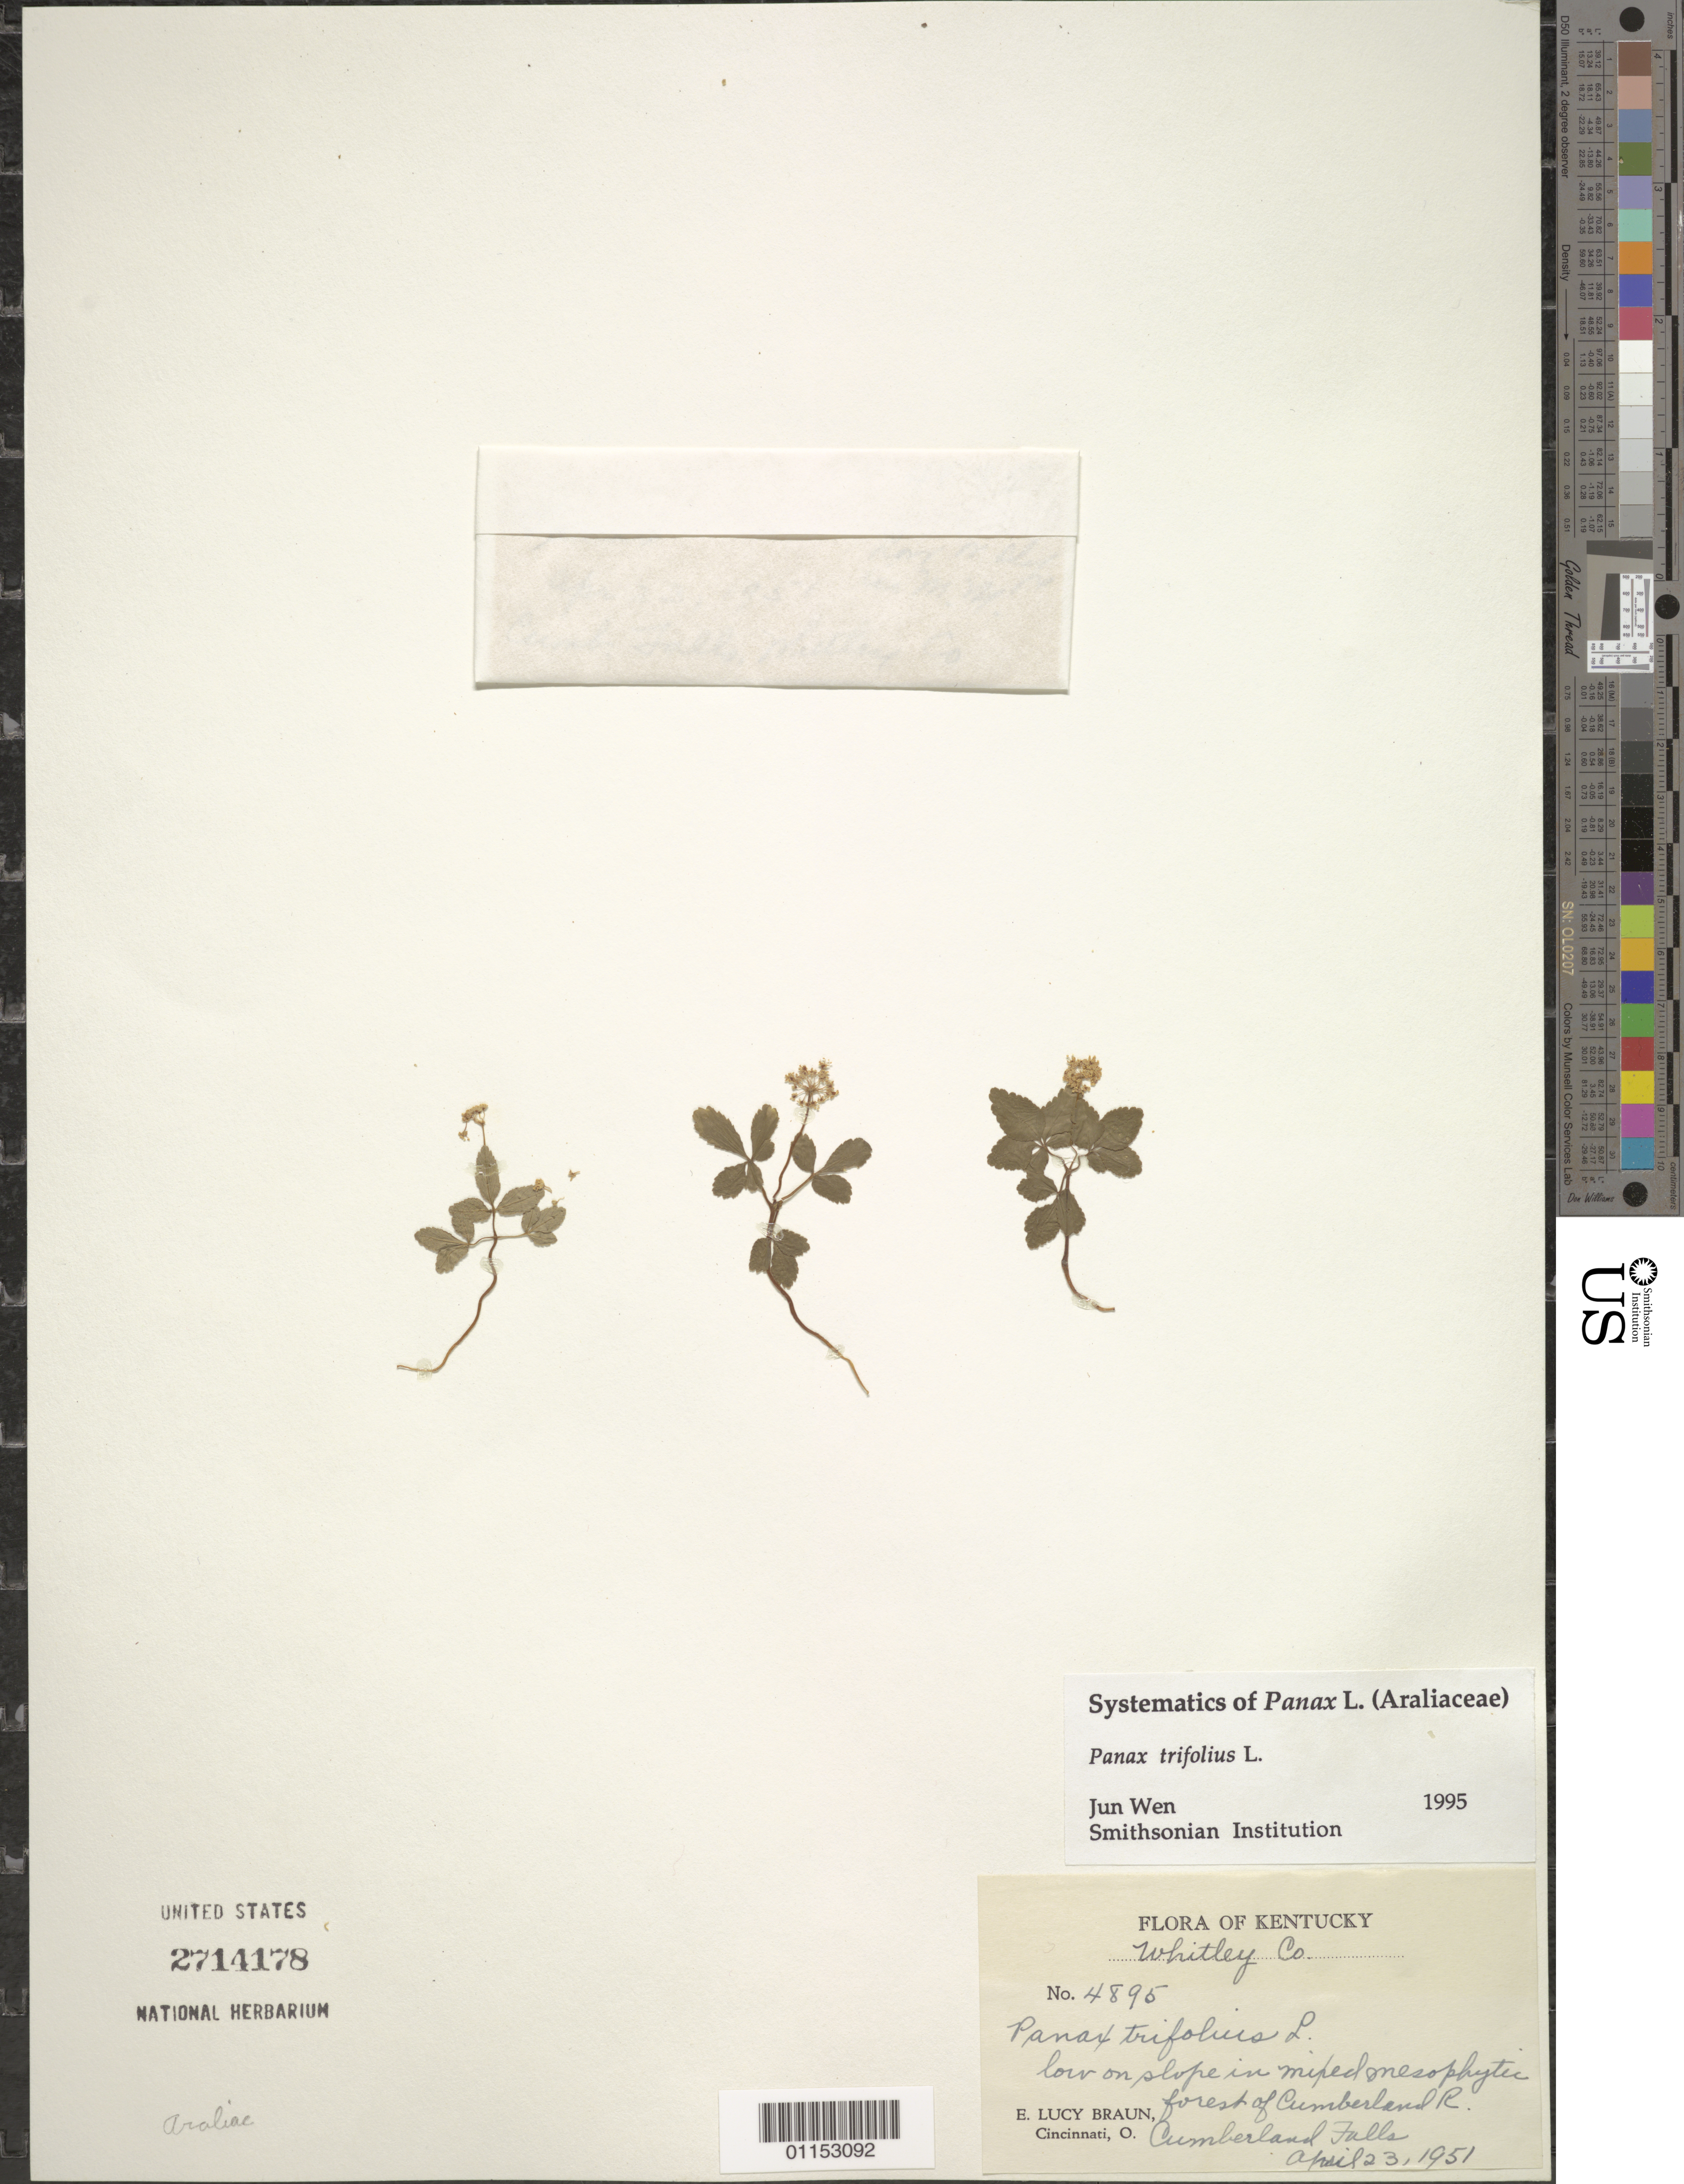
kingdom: Plantae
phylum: Tracheophyta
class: Magnoliopsida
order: Apiales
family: Araliaceae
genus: Panax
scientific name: Panax trifolius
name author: L.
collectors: E. L. Braun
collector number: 4895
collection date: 1951-04-23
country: United States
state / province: Kentucky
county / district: Whitley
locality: Cumberland Falls.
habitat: Mesophytic woods, lower slopes.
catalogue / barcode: US 2714178